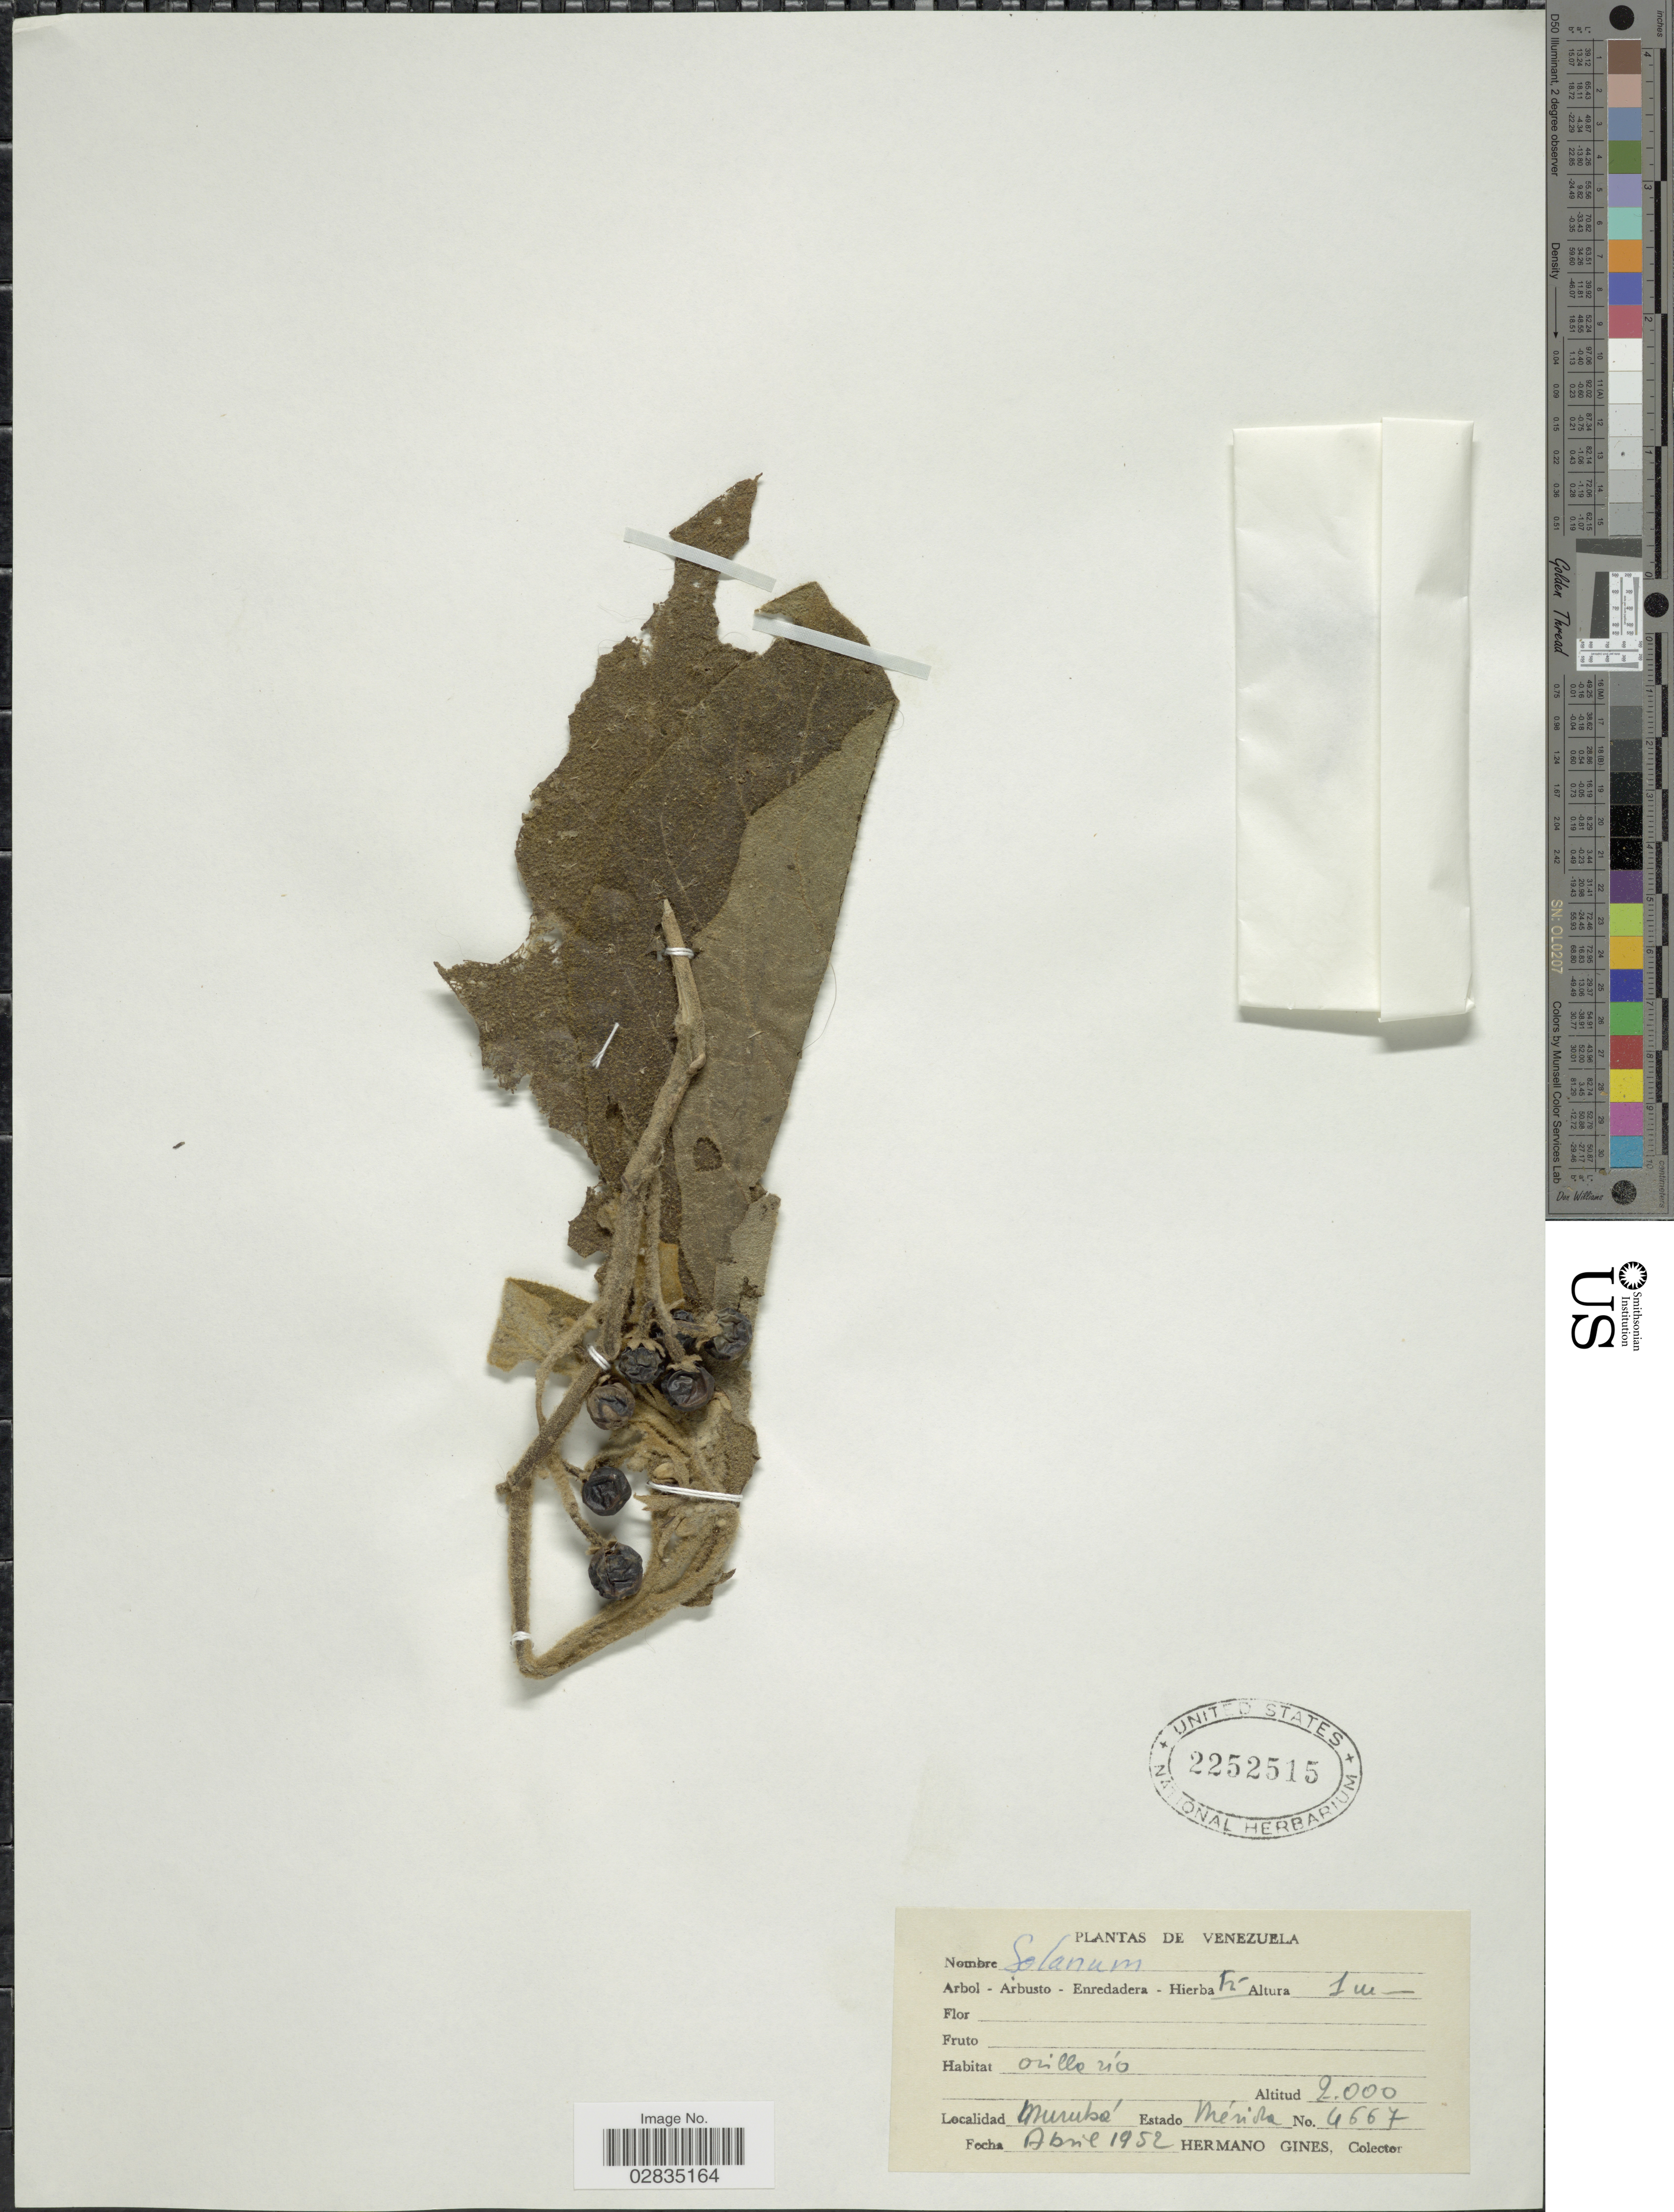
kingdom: Plantae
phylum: Tracheophyta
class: Magnoliopsida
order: Solanales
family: Solanaceae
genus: Solanum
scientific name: Solanum sp.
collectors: Bro. Gines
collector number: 4667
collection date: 1952-04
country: Venezuela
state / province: Mérida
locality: Murubá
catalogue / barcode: US 2252515